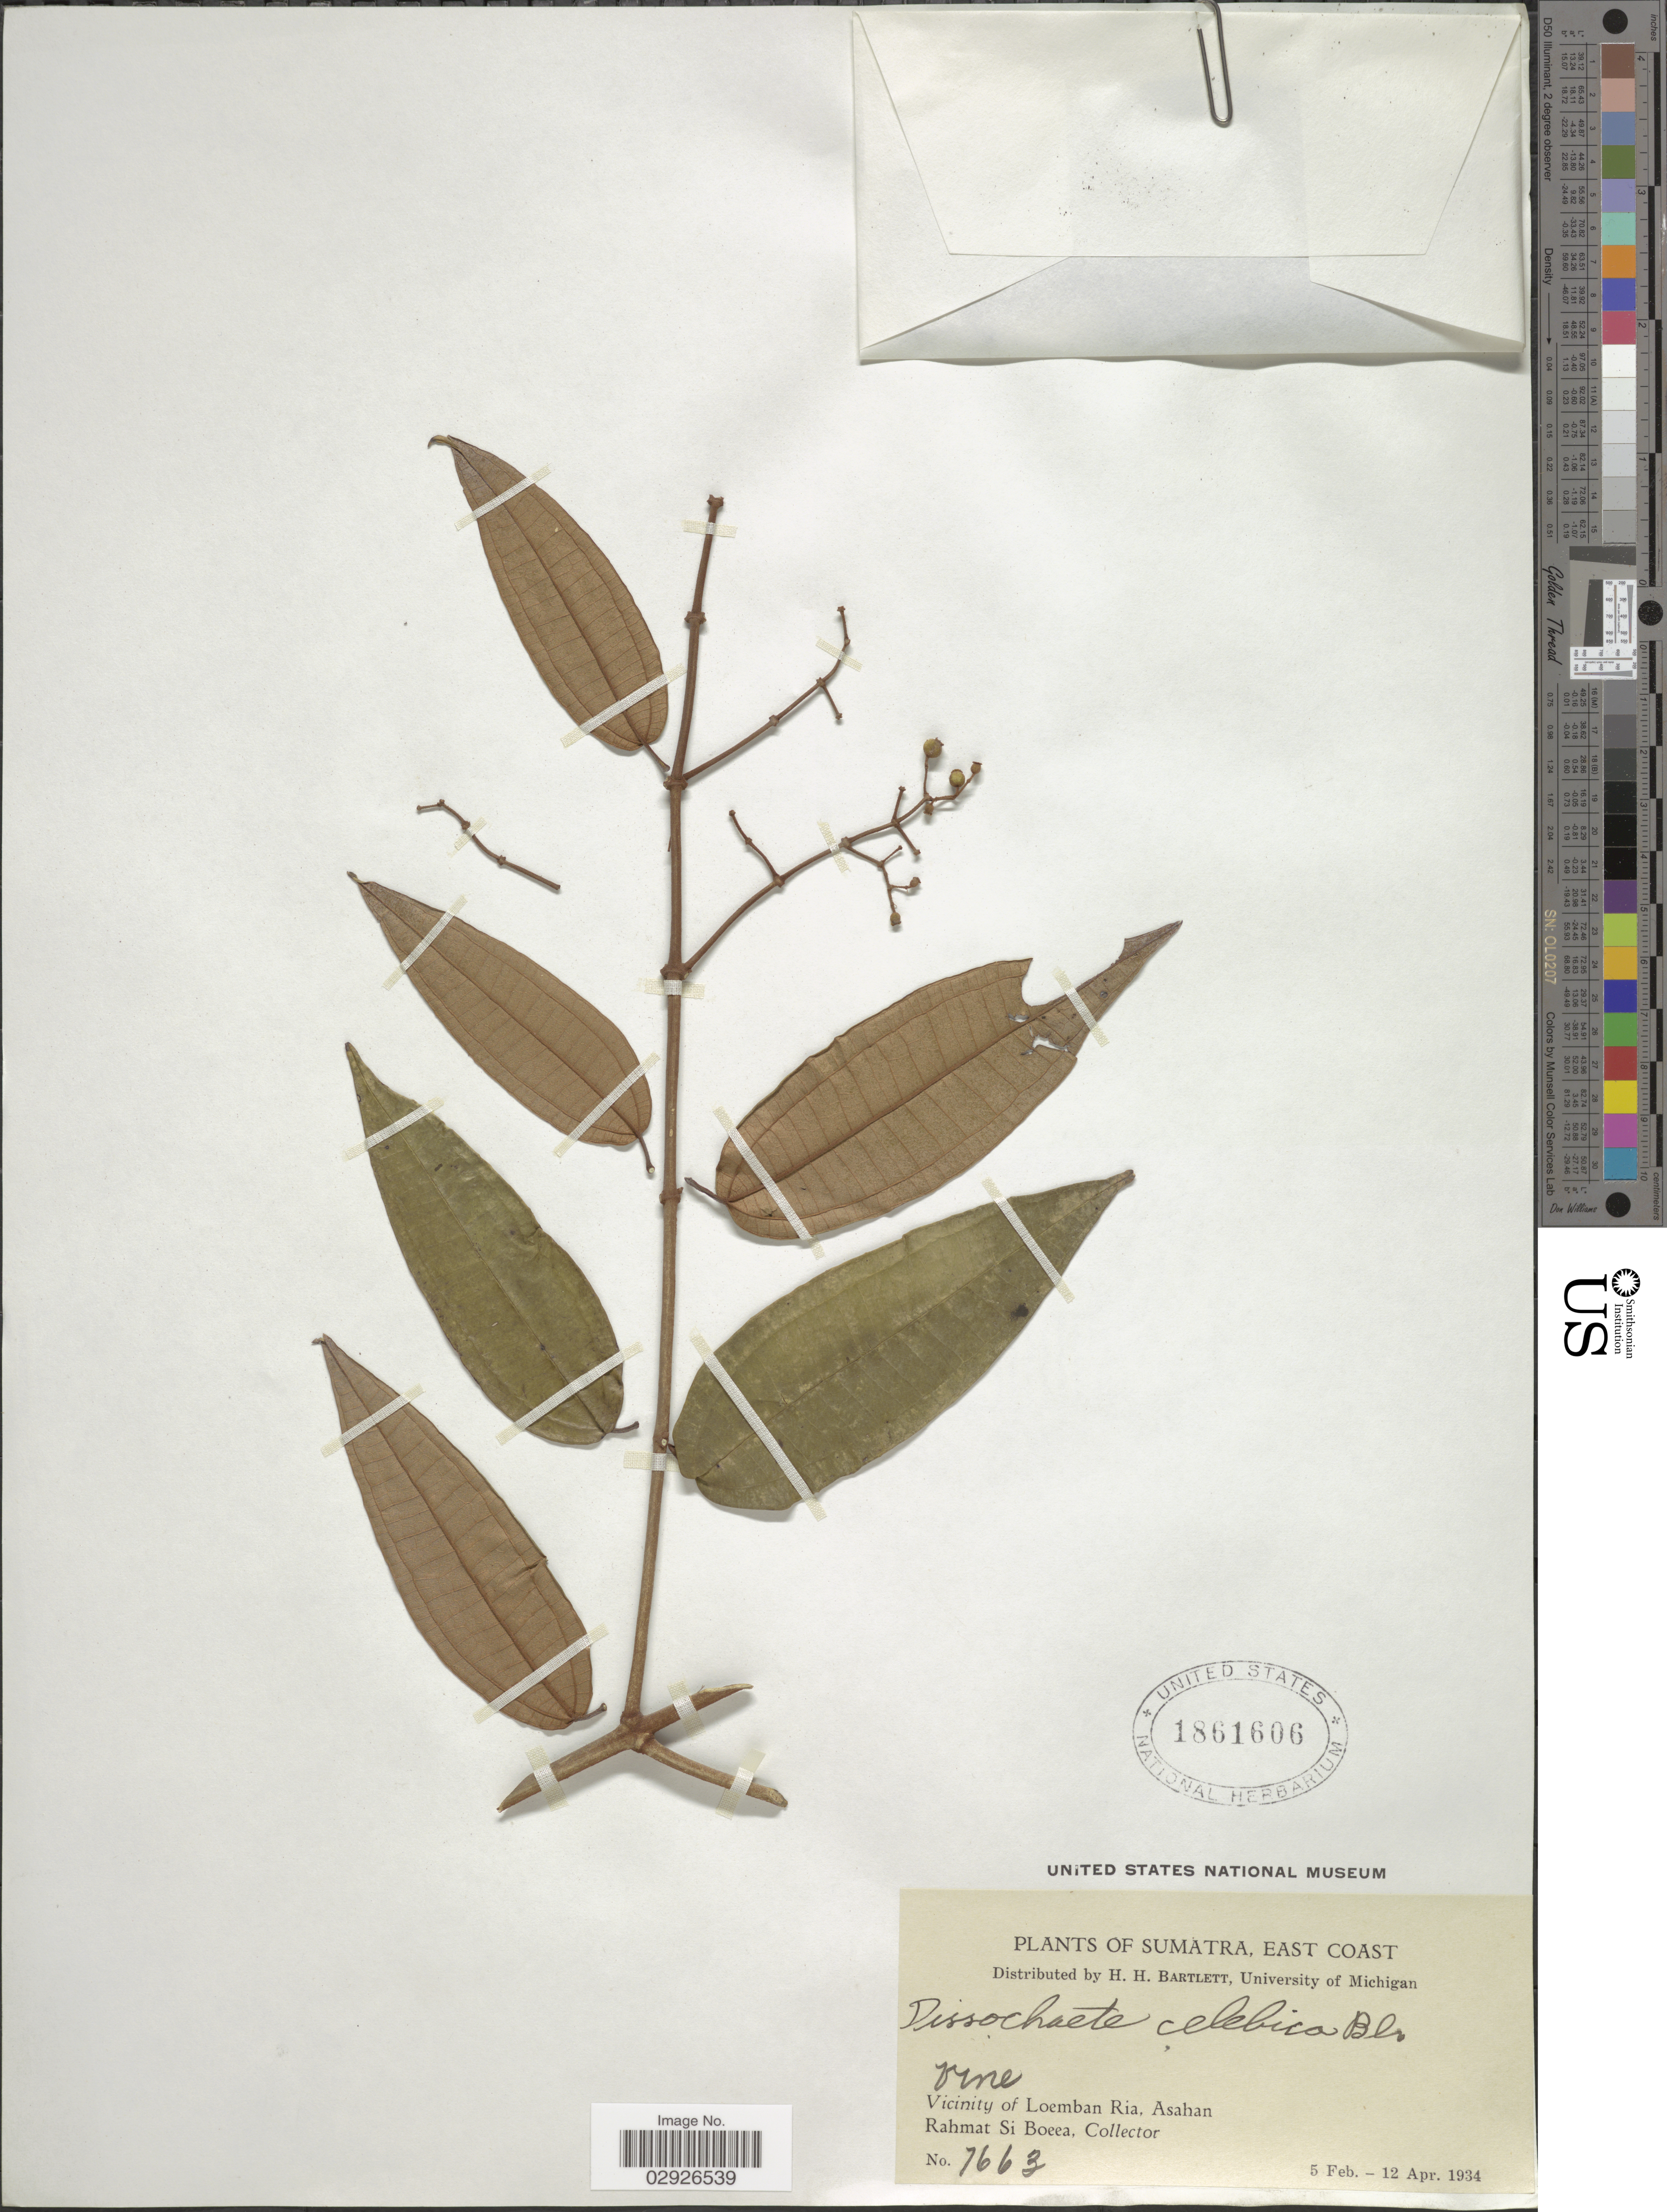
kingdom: Plantae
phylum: Tracheophyta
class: Magnoliopsida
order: Myrtales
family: Melastomataceae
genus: Dissochaeta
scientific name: Dissochaeta celebica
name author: Blume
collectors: Rahmat Si Boeea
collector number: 7663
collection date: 1934-02-05/1934-04-12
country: Indonesia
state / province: Sumatra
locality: East Coast. Vicinity of Loemban Ria, Asahan.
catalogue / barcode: US 1861606